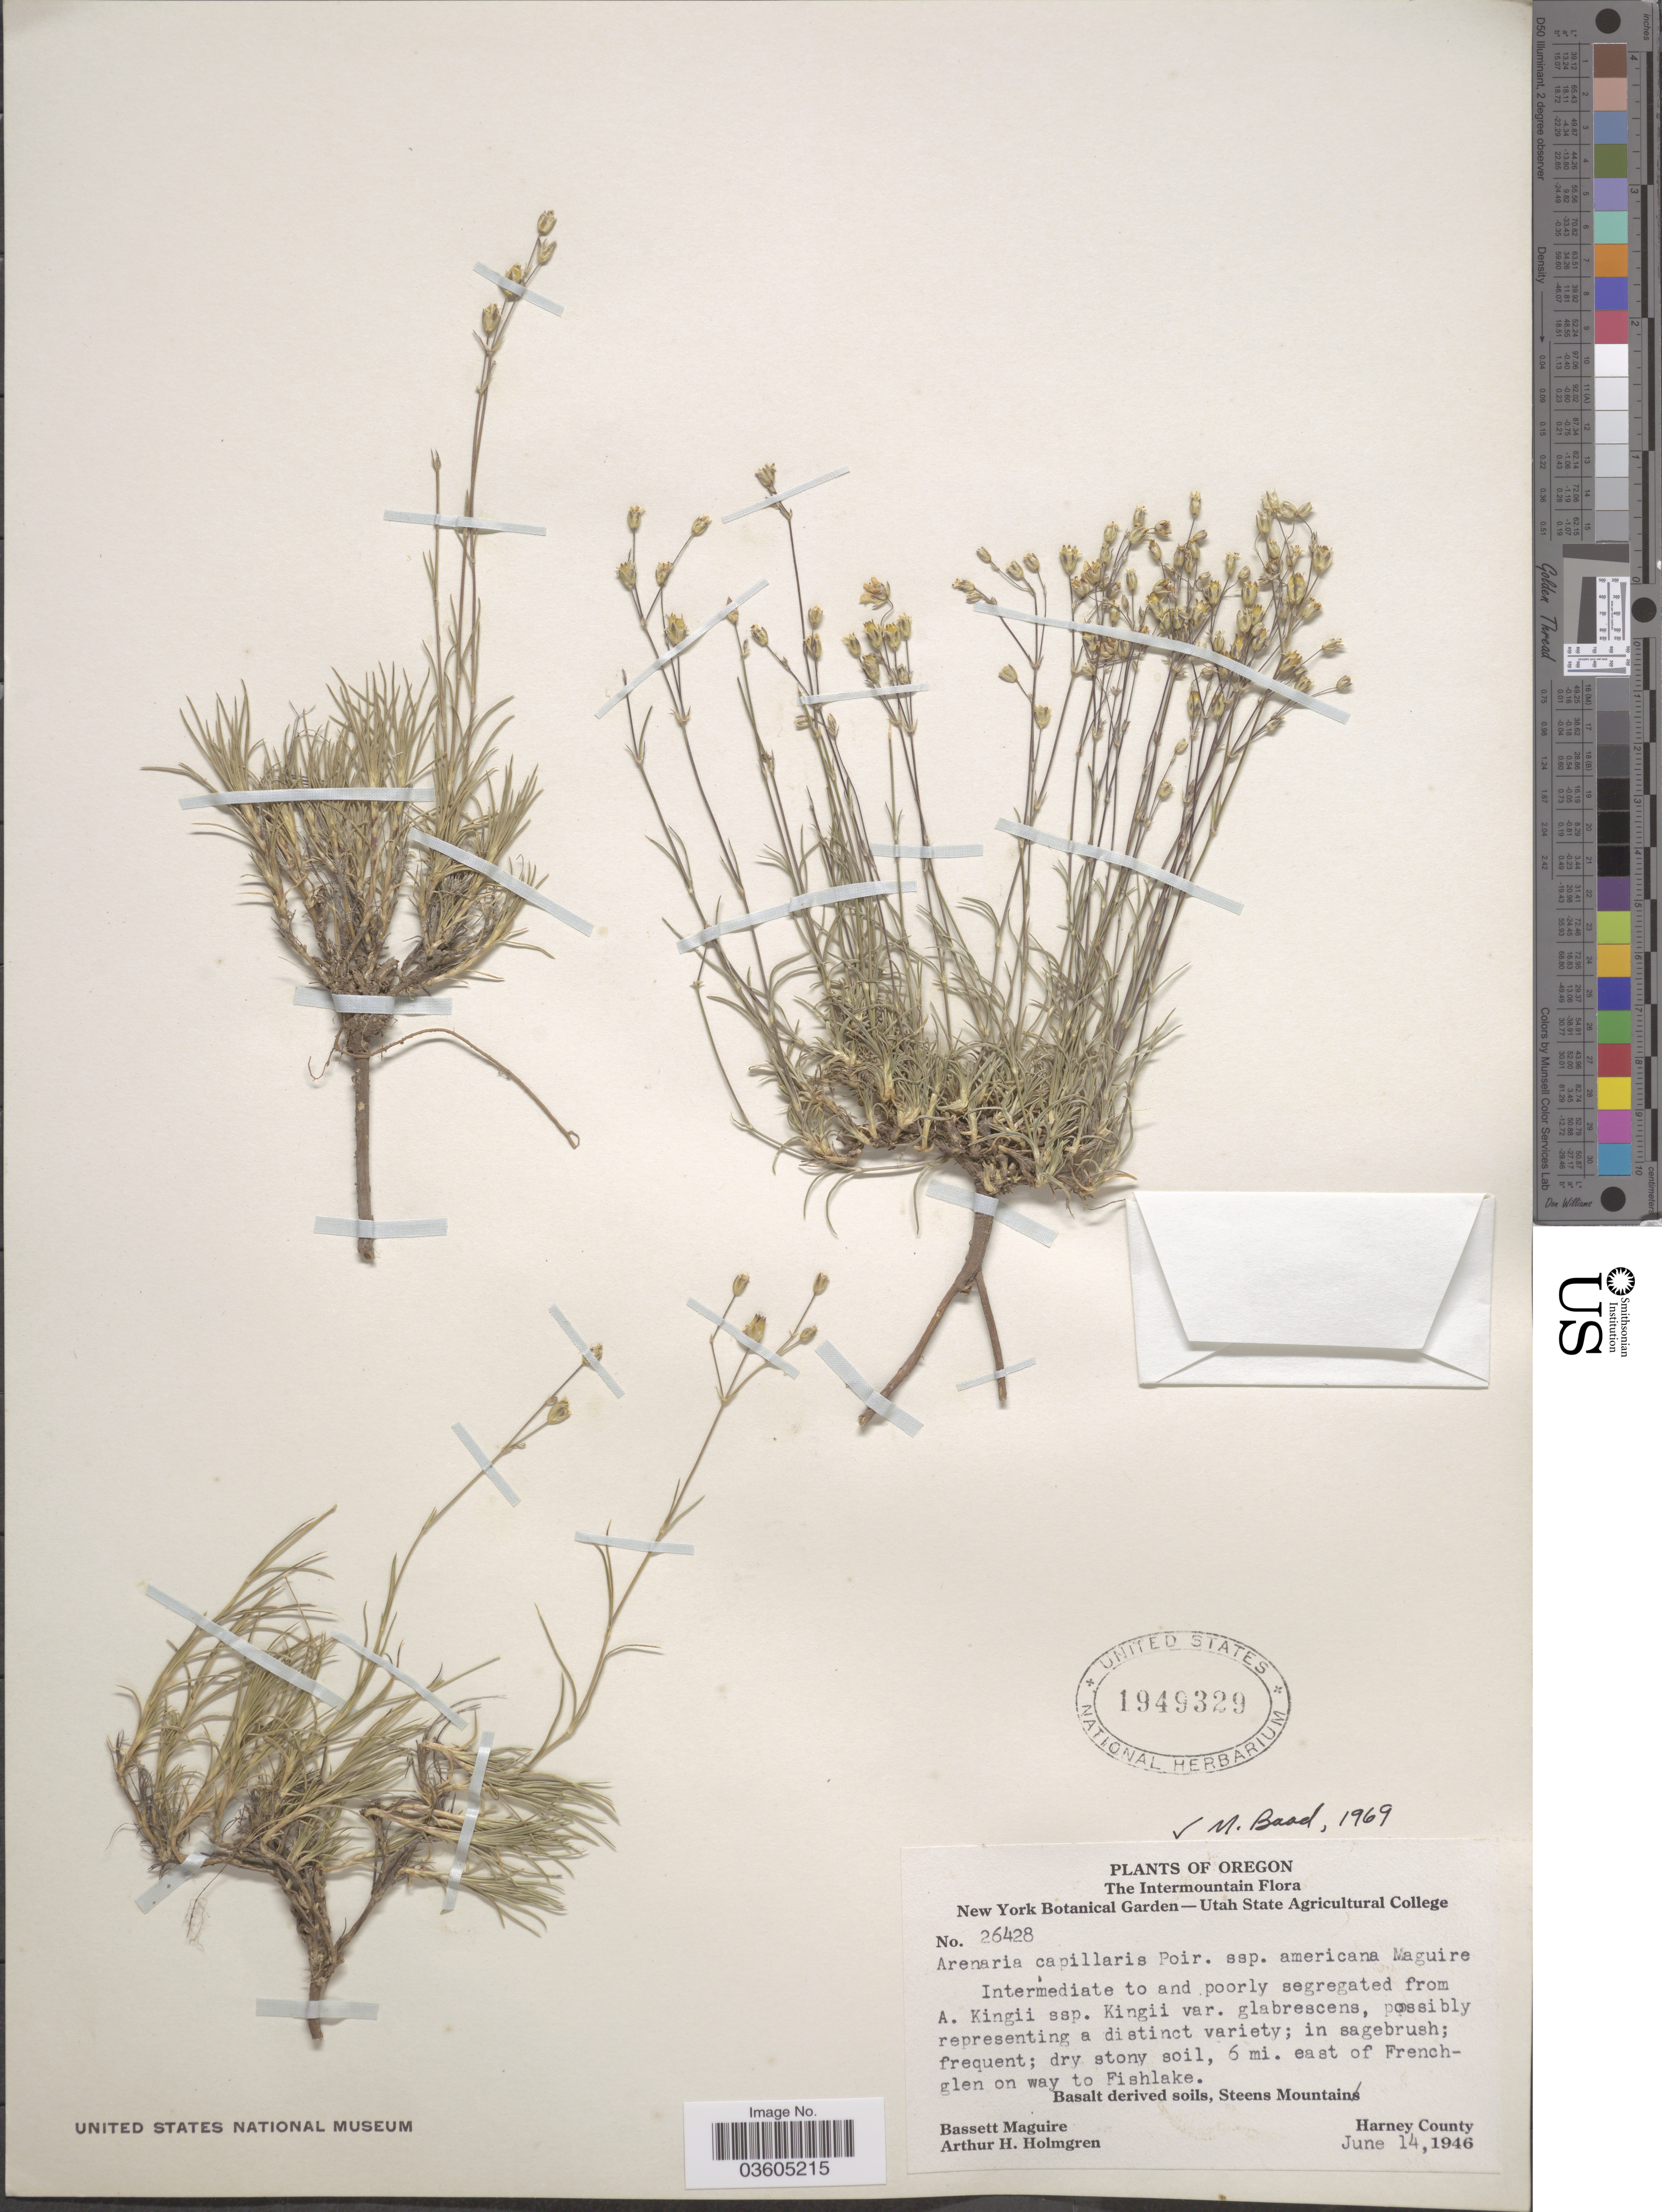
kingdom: Plantae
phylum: Tracheophyta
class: Magnoliopsida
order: Caryophyllales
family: Caryophyllaceae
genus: Eremogone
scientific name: Eremogone capillaris var. americana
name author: (Maguire) R.L. Hartm. & Rabeler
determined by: U.S. National Herbarium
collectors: B. Maguire & A. H. Holmgren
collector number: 26428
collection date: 1946-06-14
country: United States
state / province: Oregon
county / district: Harney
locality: The Intermountain. 6 mi. east of Frenchglen on way to Fishlake. Basalt derived soils, Steens Mountain. Harney County.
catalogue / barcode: US 1949329